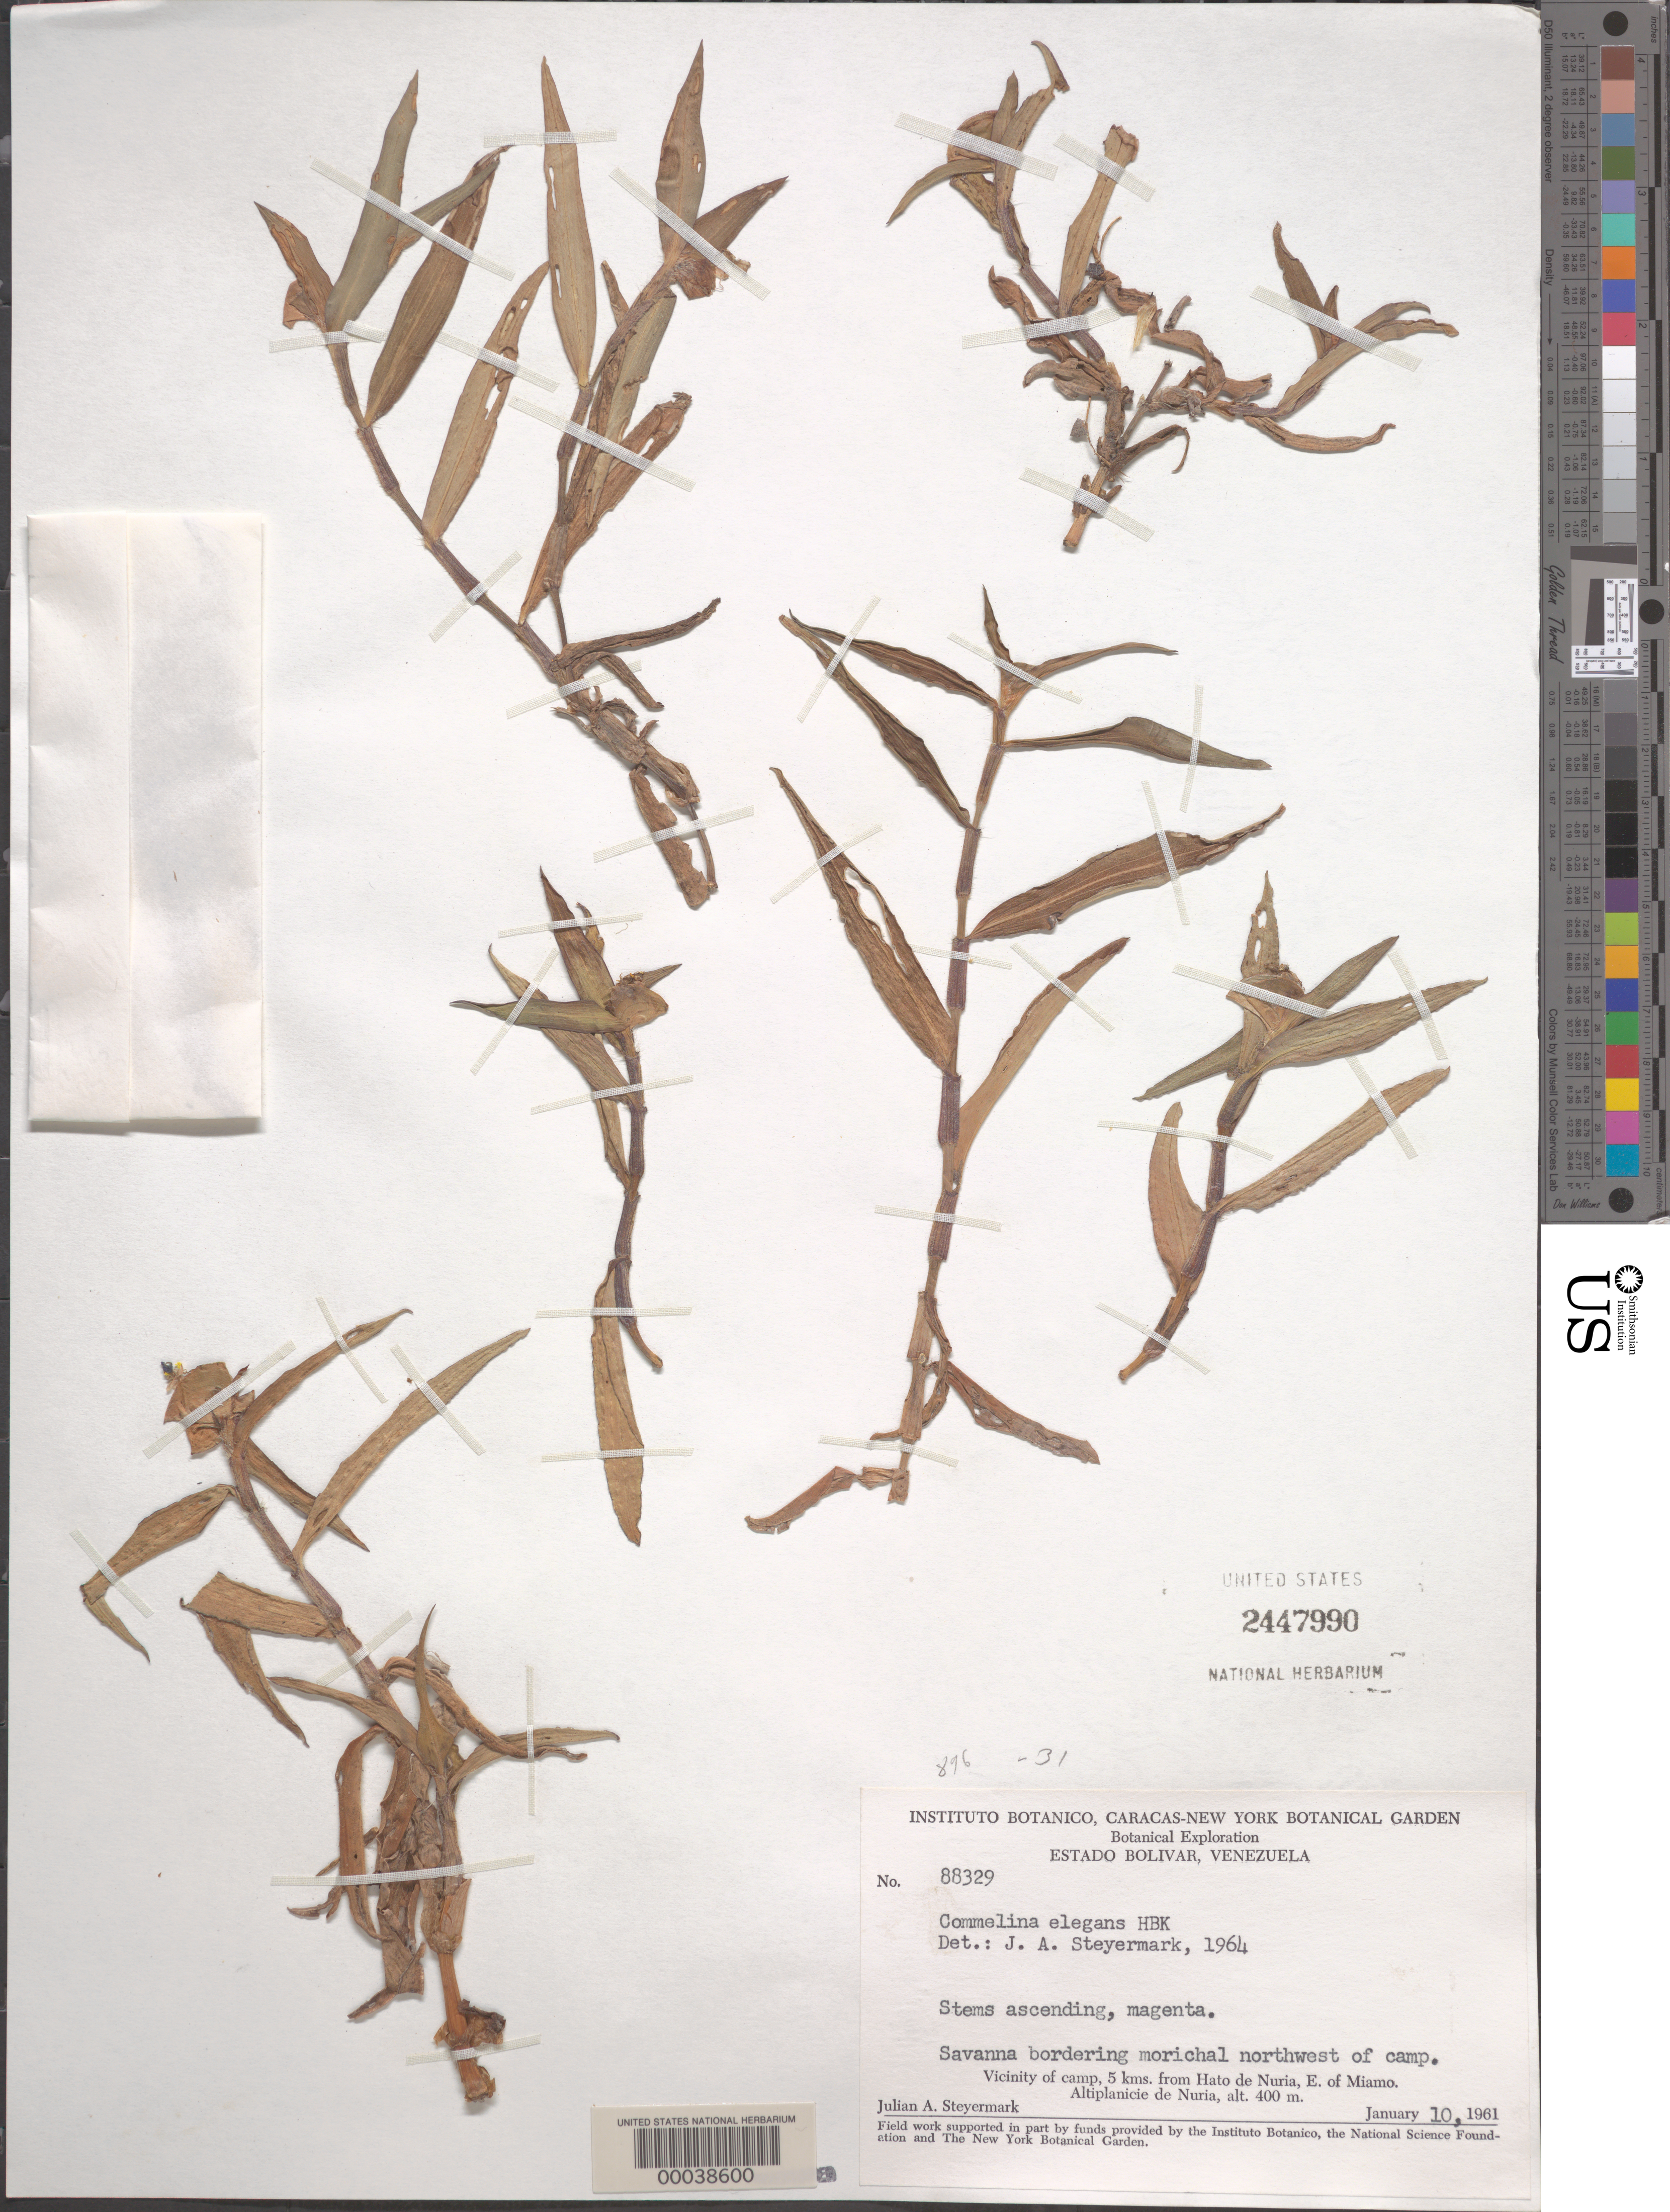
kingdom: Plantae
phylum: Tracheophyta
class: Liliopsida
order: Commelinales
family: Commelinaceae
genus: Commelina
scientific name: Commelina erecta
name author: L.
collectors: J. Steyermark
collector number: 88329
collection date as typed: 10 Jan 1961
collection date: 1961-01-10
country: Venezuela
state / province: Bolivar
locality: E. of miamo; altiplanicie de nuria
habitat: Savanna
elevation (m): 400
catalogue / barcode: US 2447990